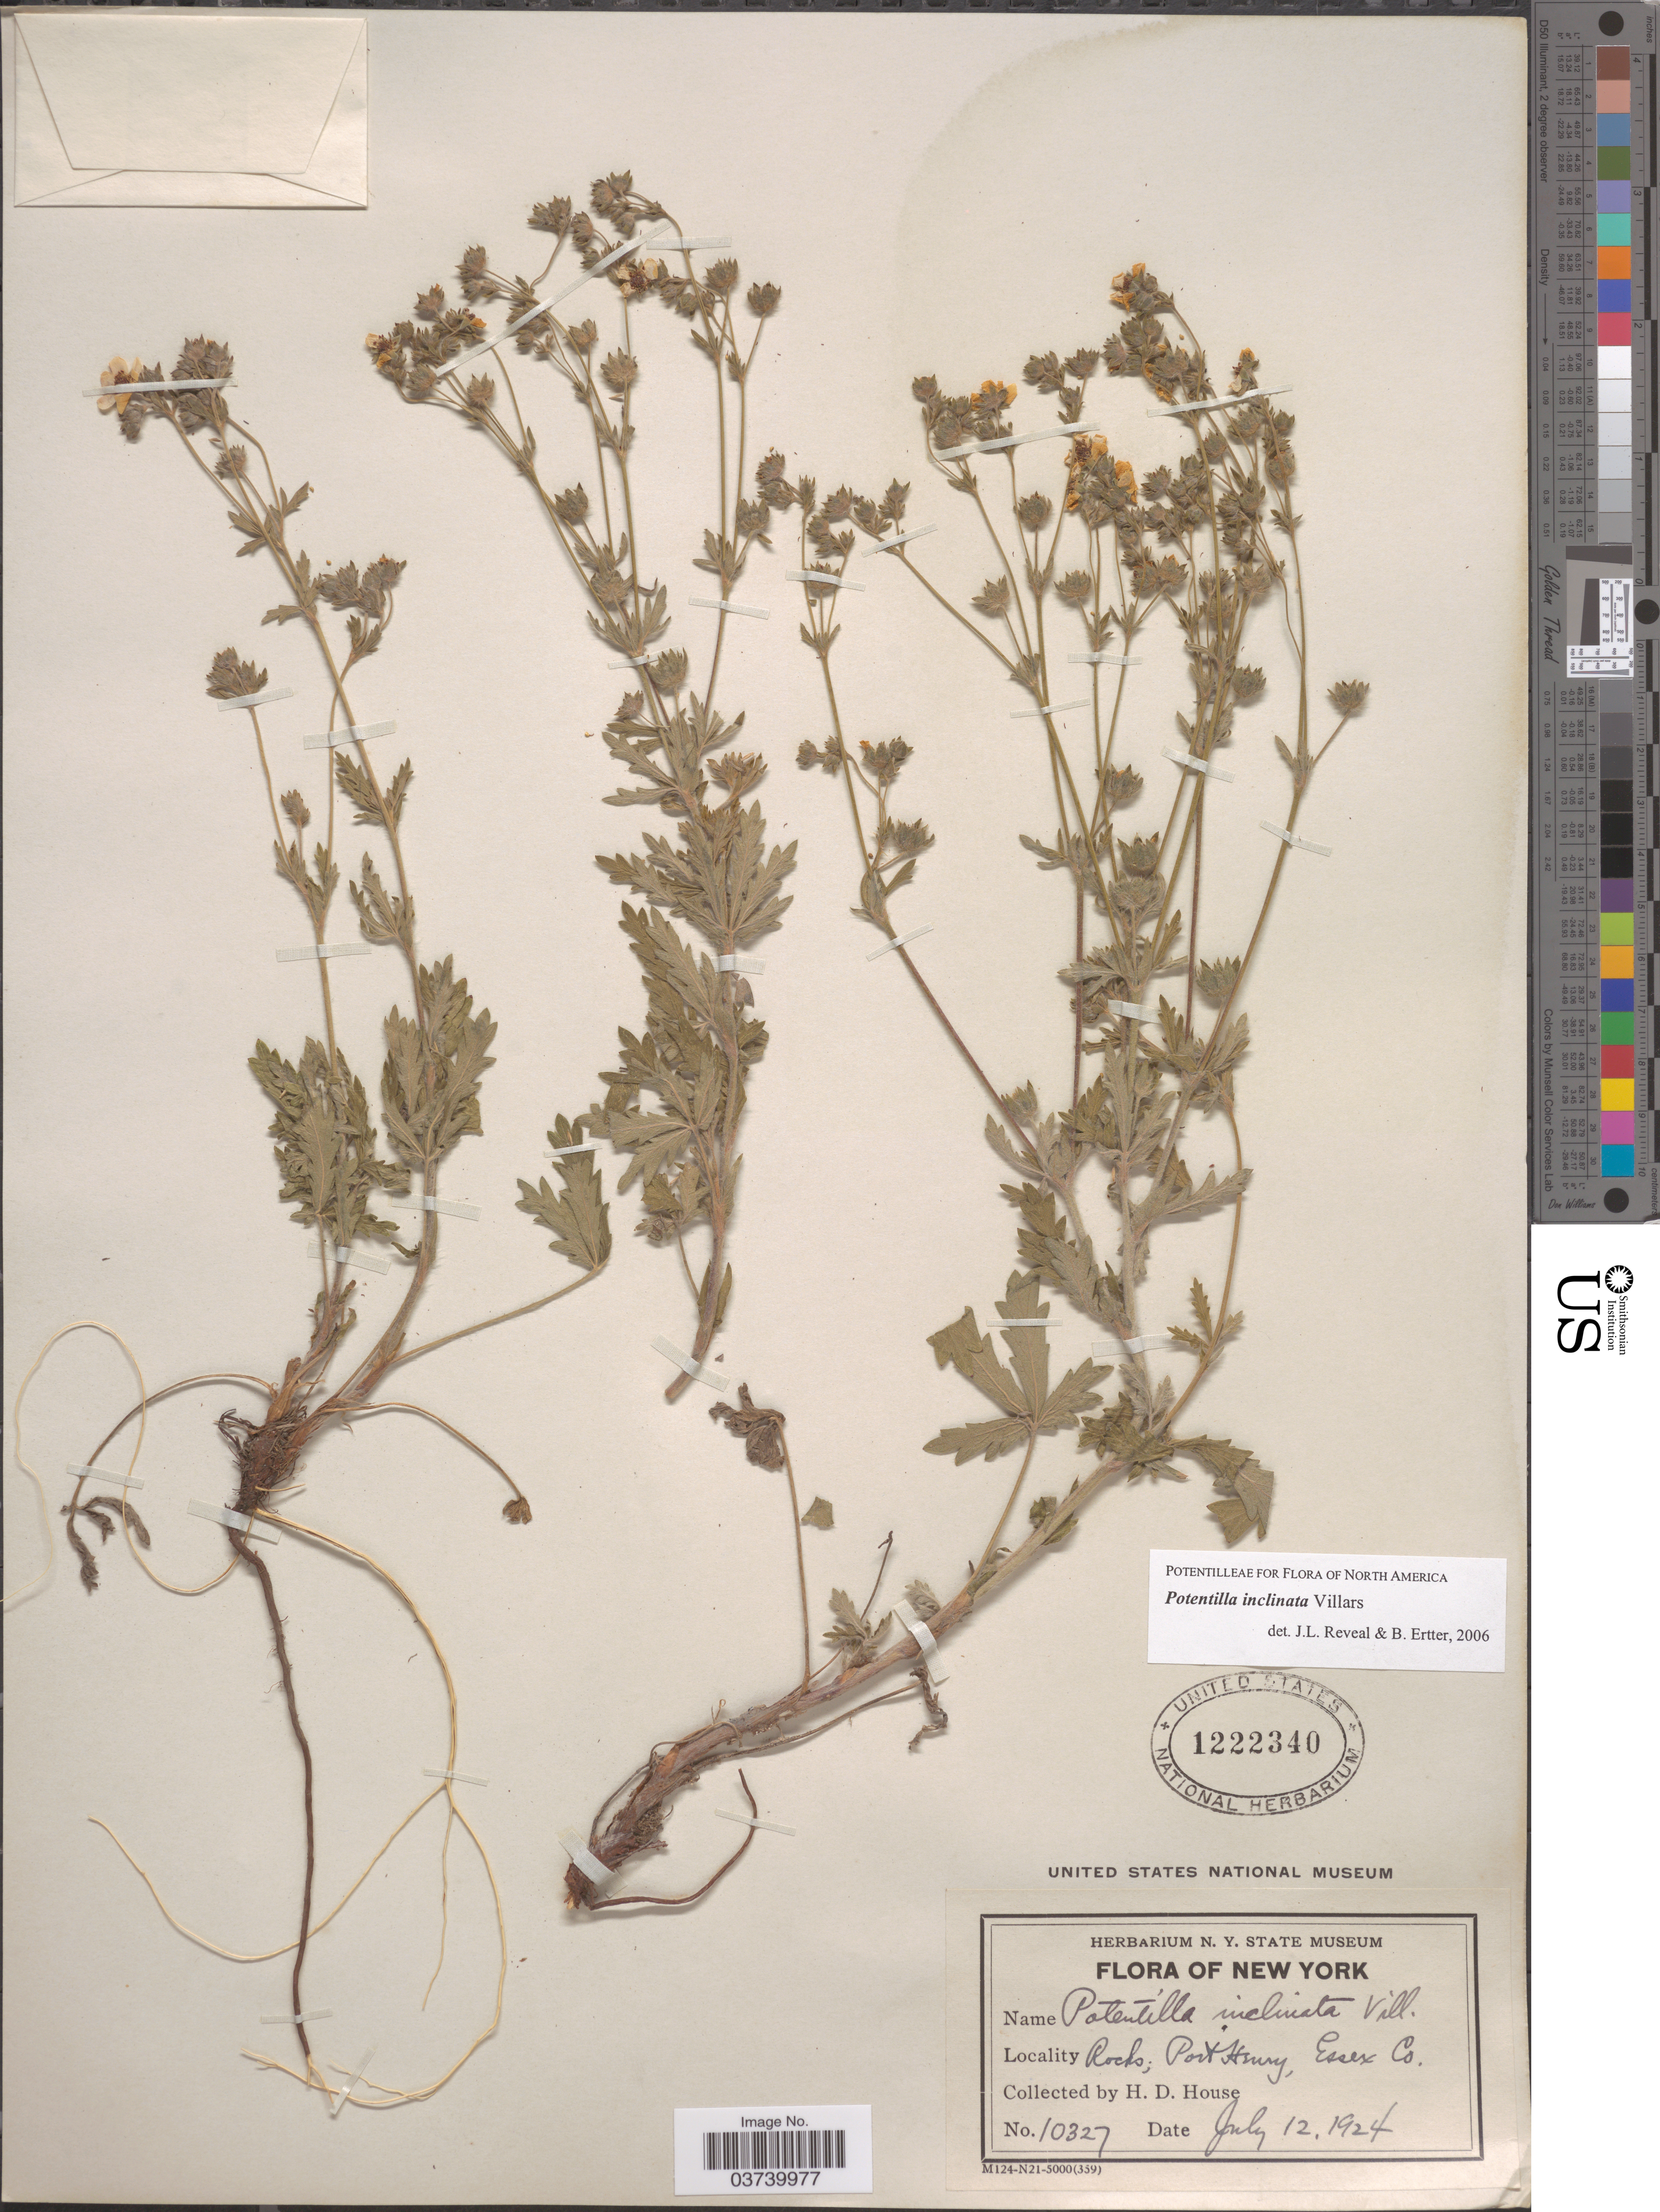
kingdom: Plantae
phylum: Tracheophyta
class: Magnoliopsida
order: Rosales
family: Rosaceae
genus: Potentilla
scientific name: Potentilla inclinata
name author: Vill.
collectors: H. D. House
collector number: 10327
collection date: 1924-07-12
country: United States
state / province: New York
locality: Port Henry, Essex Co.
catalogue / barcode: US 1222340